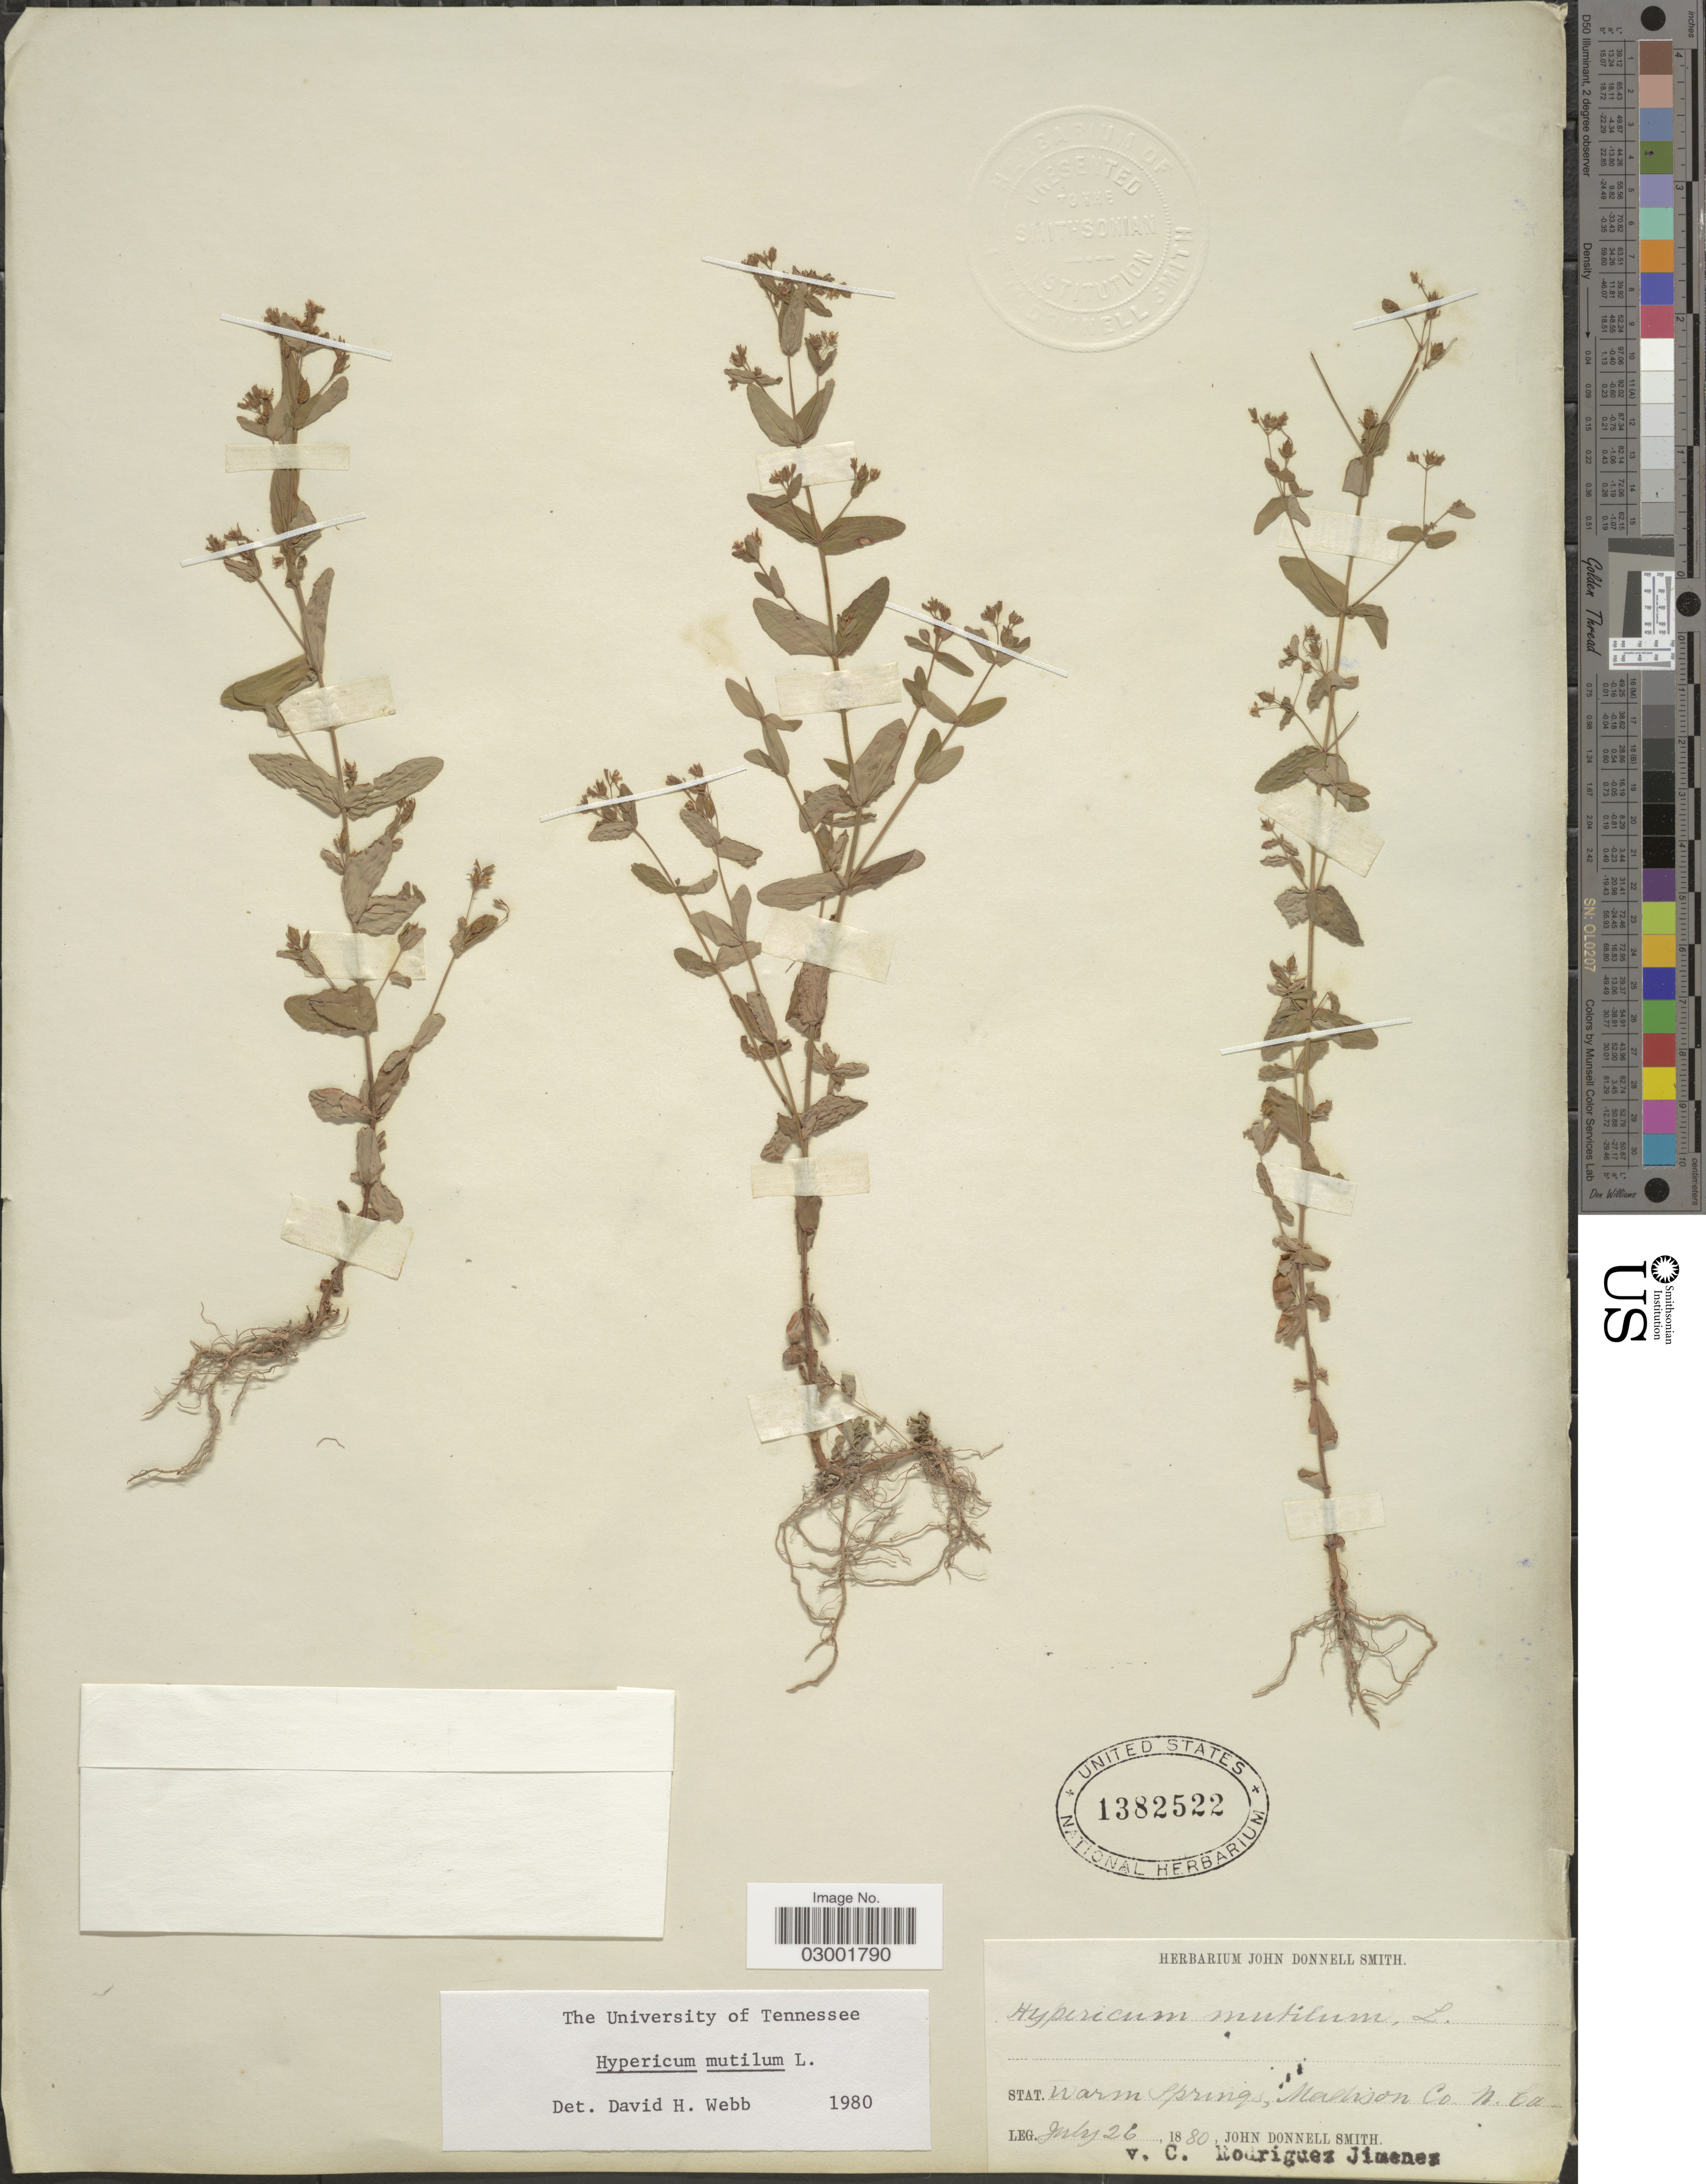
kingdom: Plantae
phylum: Tracheophyta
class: Magnoliopsida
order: Malpighiales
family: Hypericaceae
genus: Hypericum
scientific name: Hypericum mutilum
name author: L.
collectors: J. Donnell Smith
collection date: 1880-07-26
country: United States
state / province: North Carolina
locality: Stat. Warm Springs, Madison Co. N. Ca.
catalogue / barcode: US 1382522